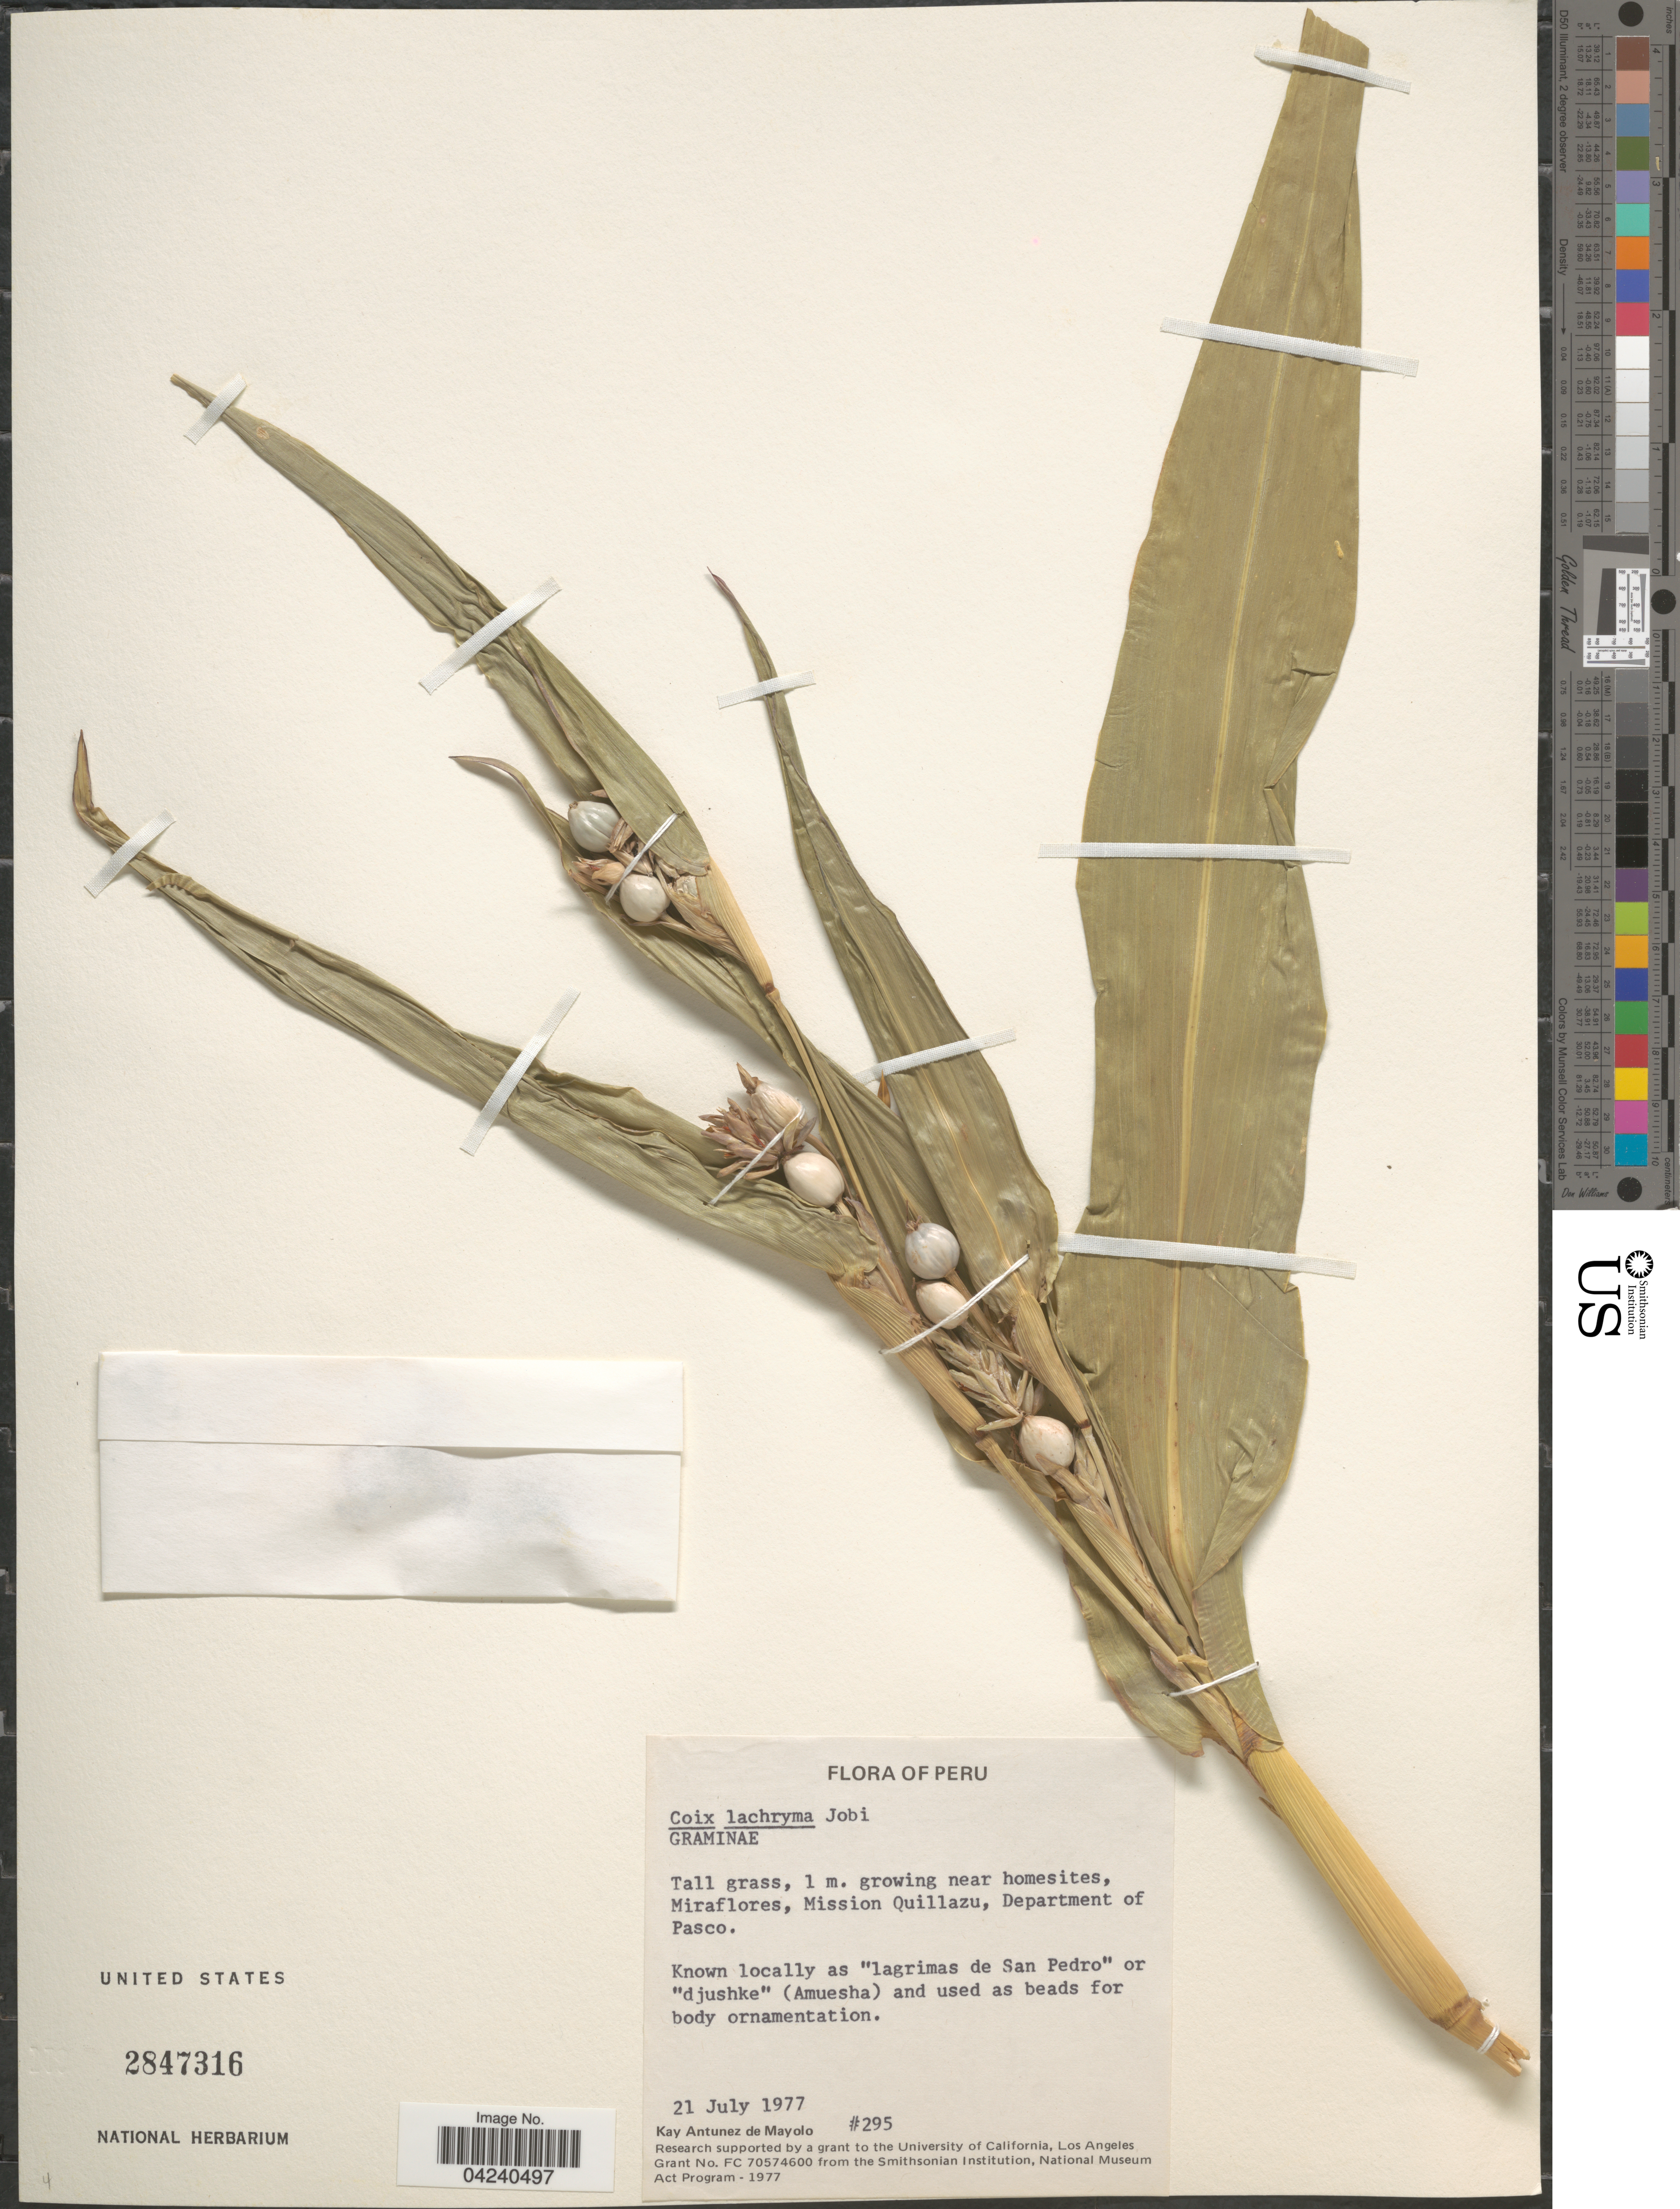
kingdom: Plantae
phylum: Tracheophyta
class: Liliopsida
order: Poales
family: Poaceae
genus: Coix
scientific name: Coix lacryma-jobi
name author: L.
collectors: K. Antunez de Mayolo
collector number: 295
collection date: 1977-07-21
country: Peru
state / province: Pasco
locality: Miraflores, Mission Quillazu, Department of Pasco.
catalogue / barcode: US 2847316